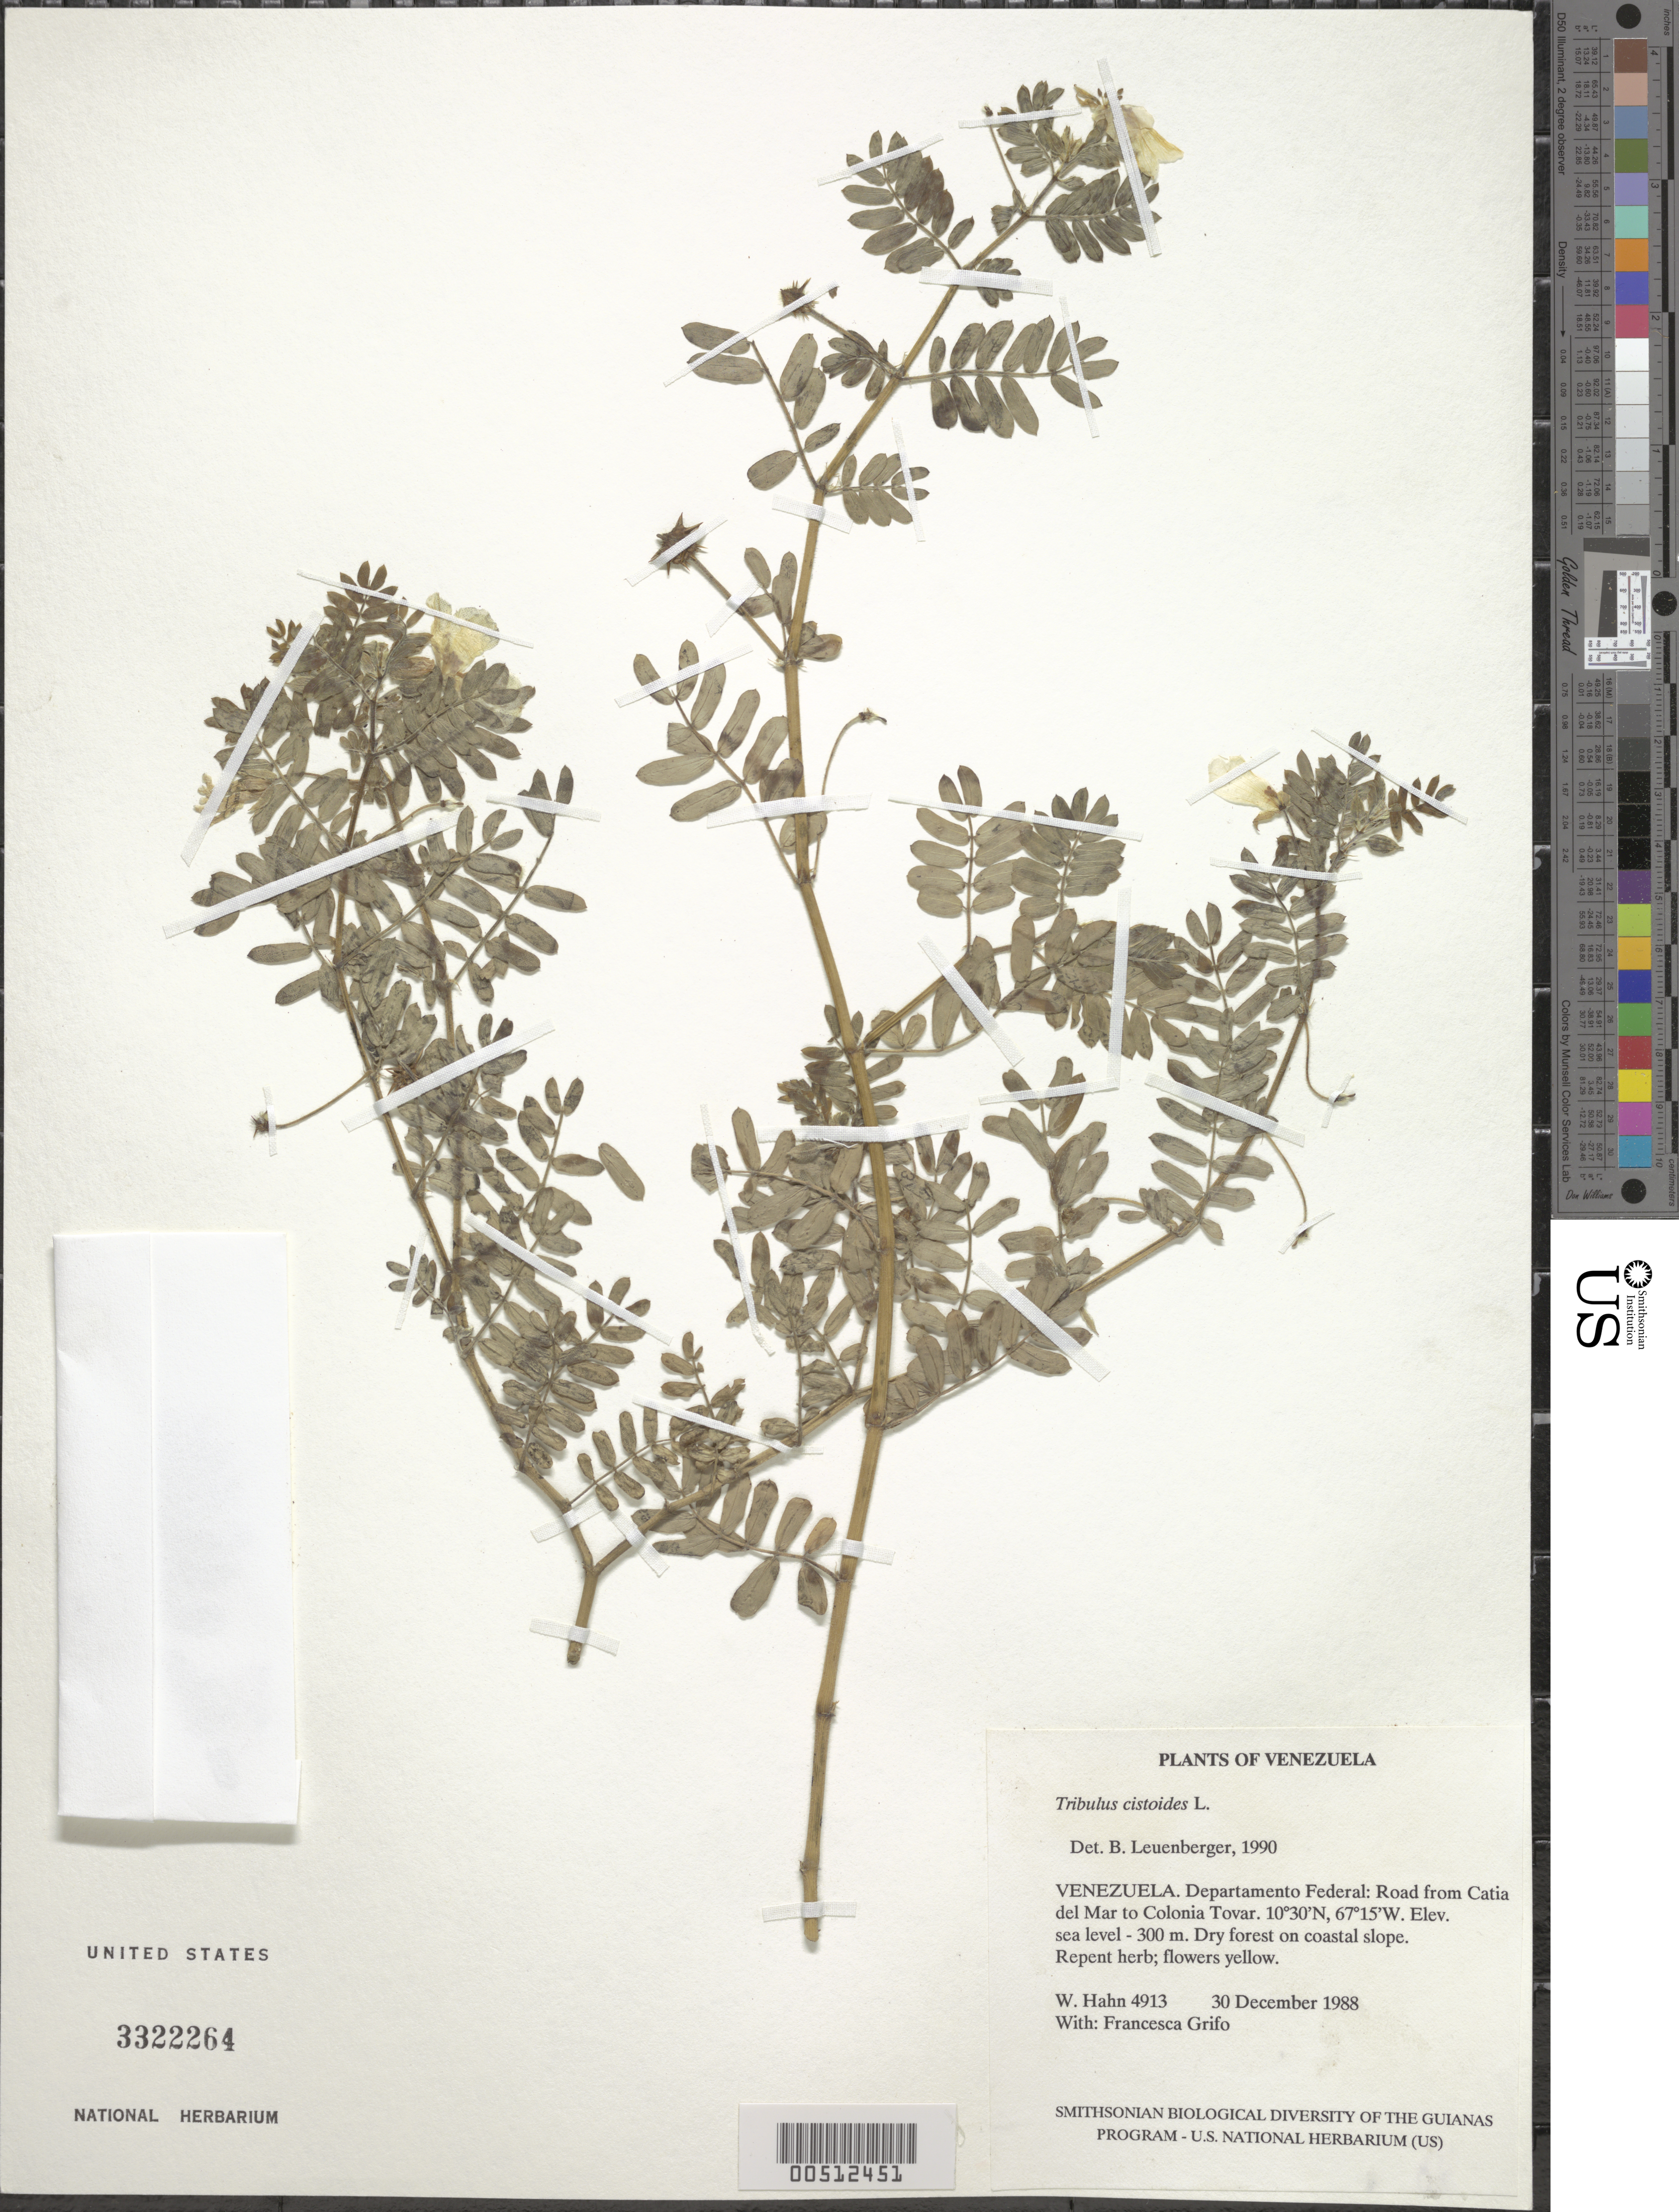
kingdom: Plantae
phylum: Tracheophyta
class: Magnoliopsida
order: Zygophyllales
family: Zygophyllaceae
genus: Tribulus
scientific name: Tribulus cistoides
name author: L.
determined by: Leuenberger, B. E.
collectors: W. Hahn & F. Grifo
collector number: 4913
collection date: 1988-12-30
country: Venezuela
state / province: Vargas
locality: Road from Catia del Mar to Colonia Tovar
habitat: Dry forest on coastal slope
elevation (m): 300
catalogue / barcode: US 3322264